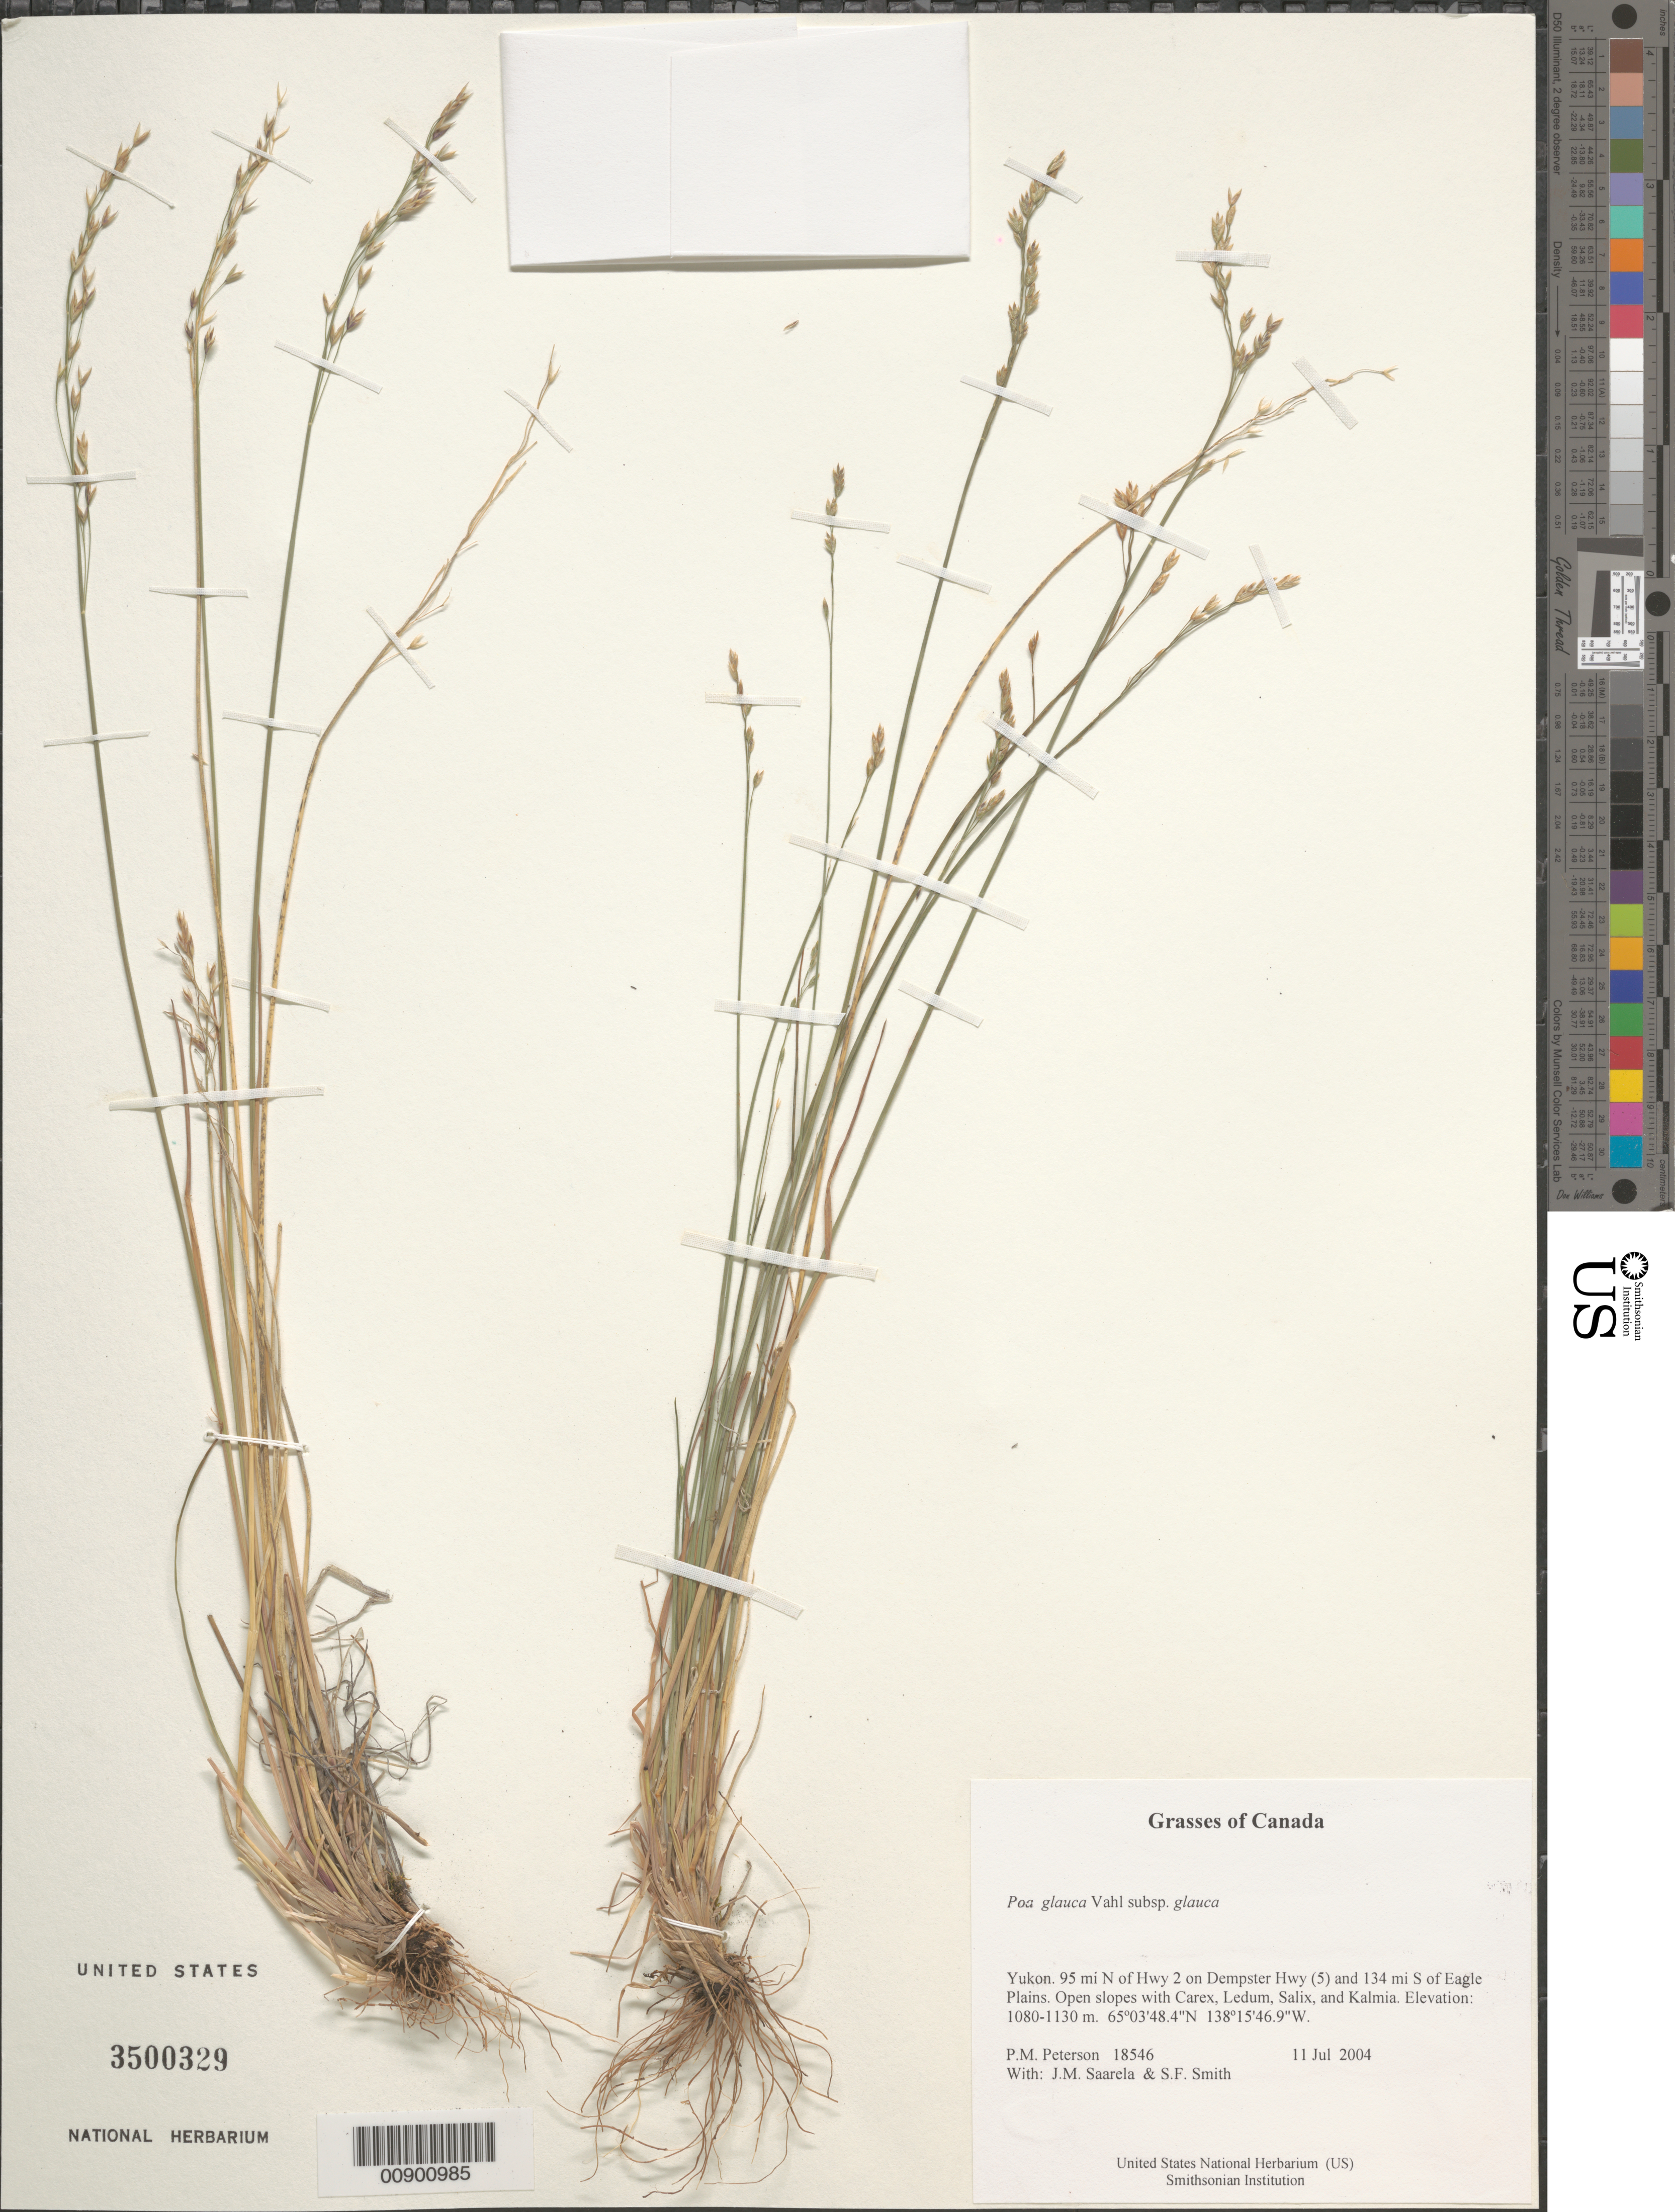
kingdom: Plantae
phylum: Tracheophyta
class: Liliopsida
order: Poales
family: Poaceae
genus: Poa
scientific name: Poa glauca subsp. glauca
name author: Vahl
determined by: Soreng, Robert J., Research Associate (BOT), Smithsonian Institution - National Museum of Natural History (UNITED STATES)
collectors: P. M. Peterson, J. Saarela & S.F. Smith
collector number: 18546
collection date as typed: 11 Jul 2004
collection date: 2004-07-11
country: Canada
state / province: Yukon Territory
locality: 95 mi N of Hwy 2 on Dempster Hwy (5) and 134 mi S of Eagle Plains. Open slopes with Carex, Ledum, Salix, and Kalmia.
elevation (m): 1080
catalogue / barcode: US 3500329